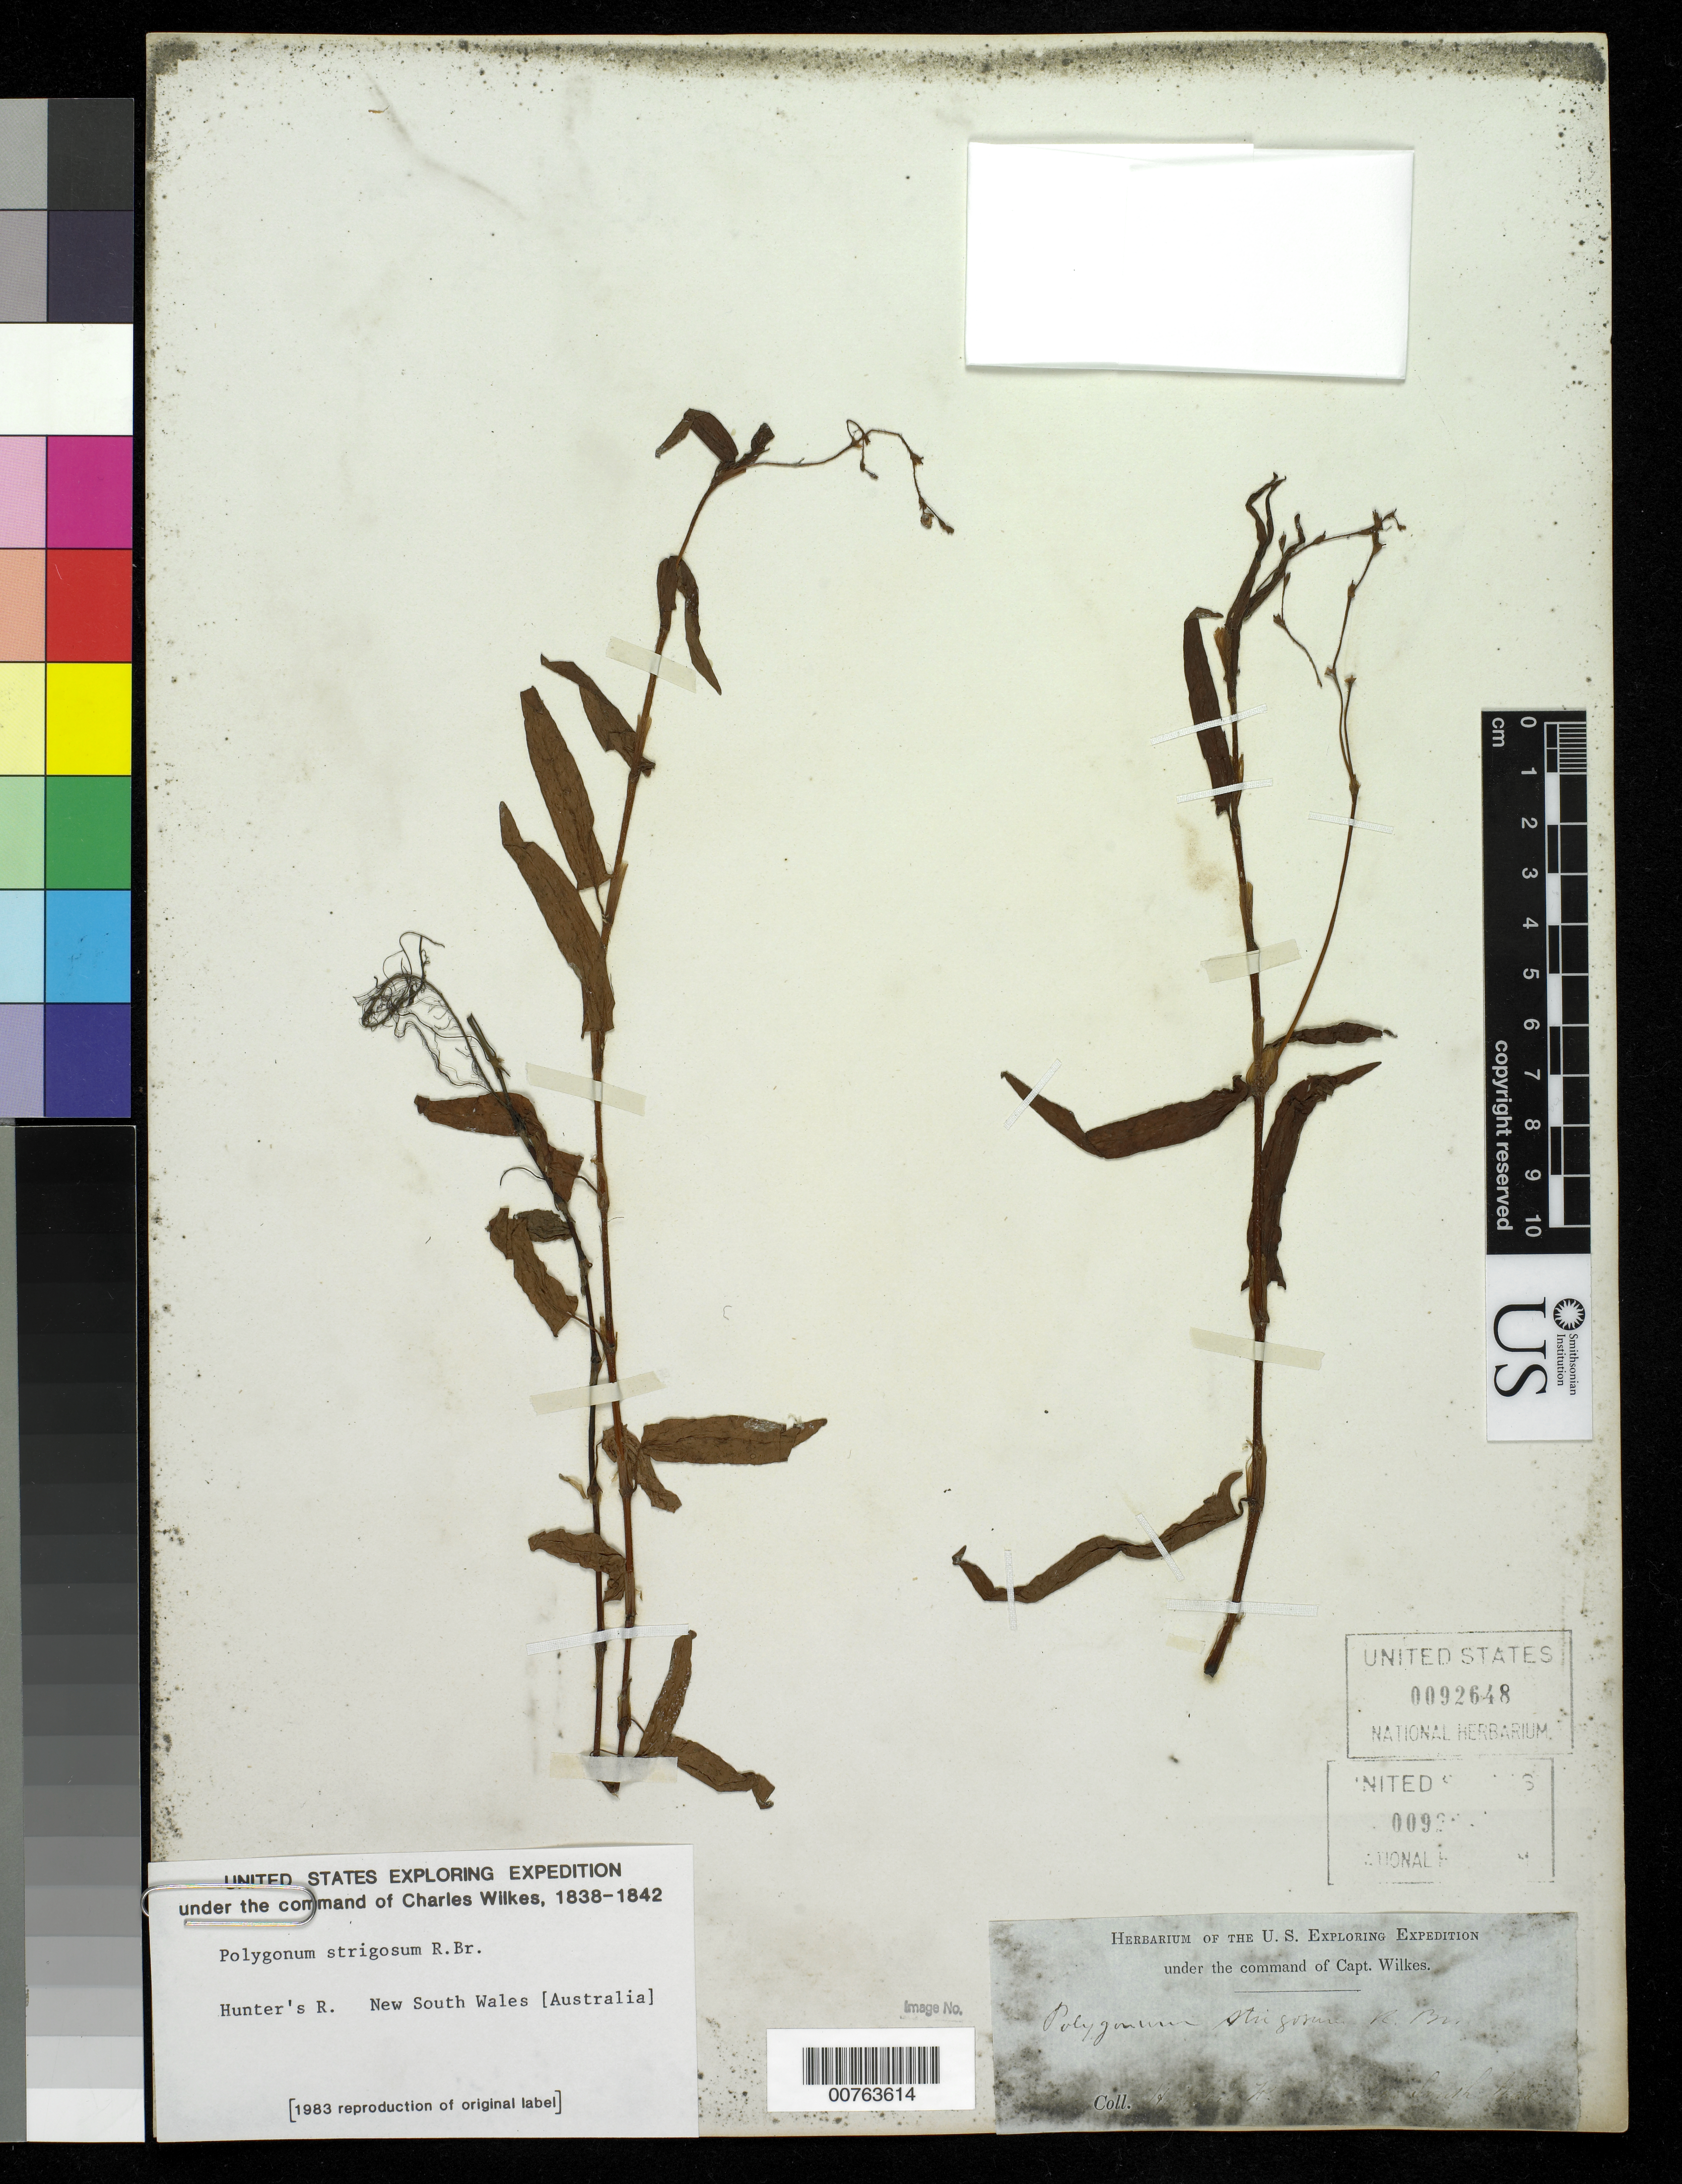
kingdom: Plantae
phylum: Tracheophyta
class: Magnoliopsida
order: Caryophyllales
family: Polygonaceae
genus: Polygonum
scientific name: Polygonum strigosum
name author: R. Br.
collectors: Wilkes Explor. Exped.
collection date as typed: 1838 to -- --- 1842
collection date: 1838/1842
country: Australia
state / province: New South Wales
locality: Hunter River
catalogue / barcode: US 92648